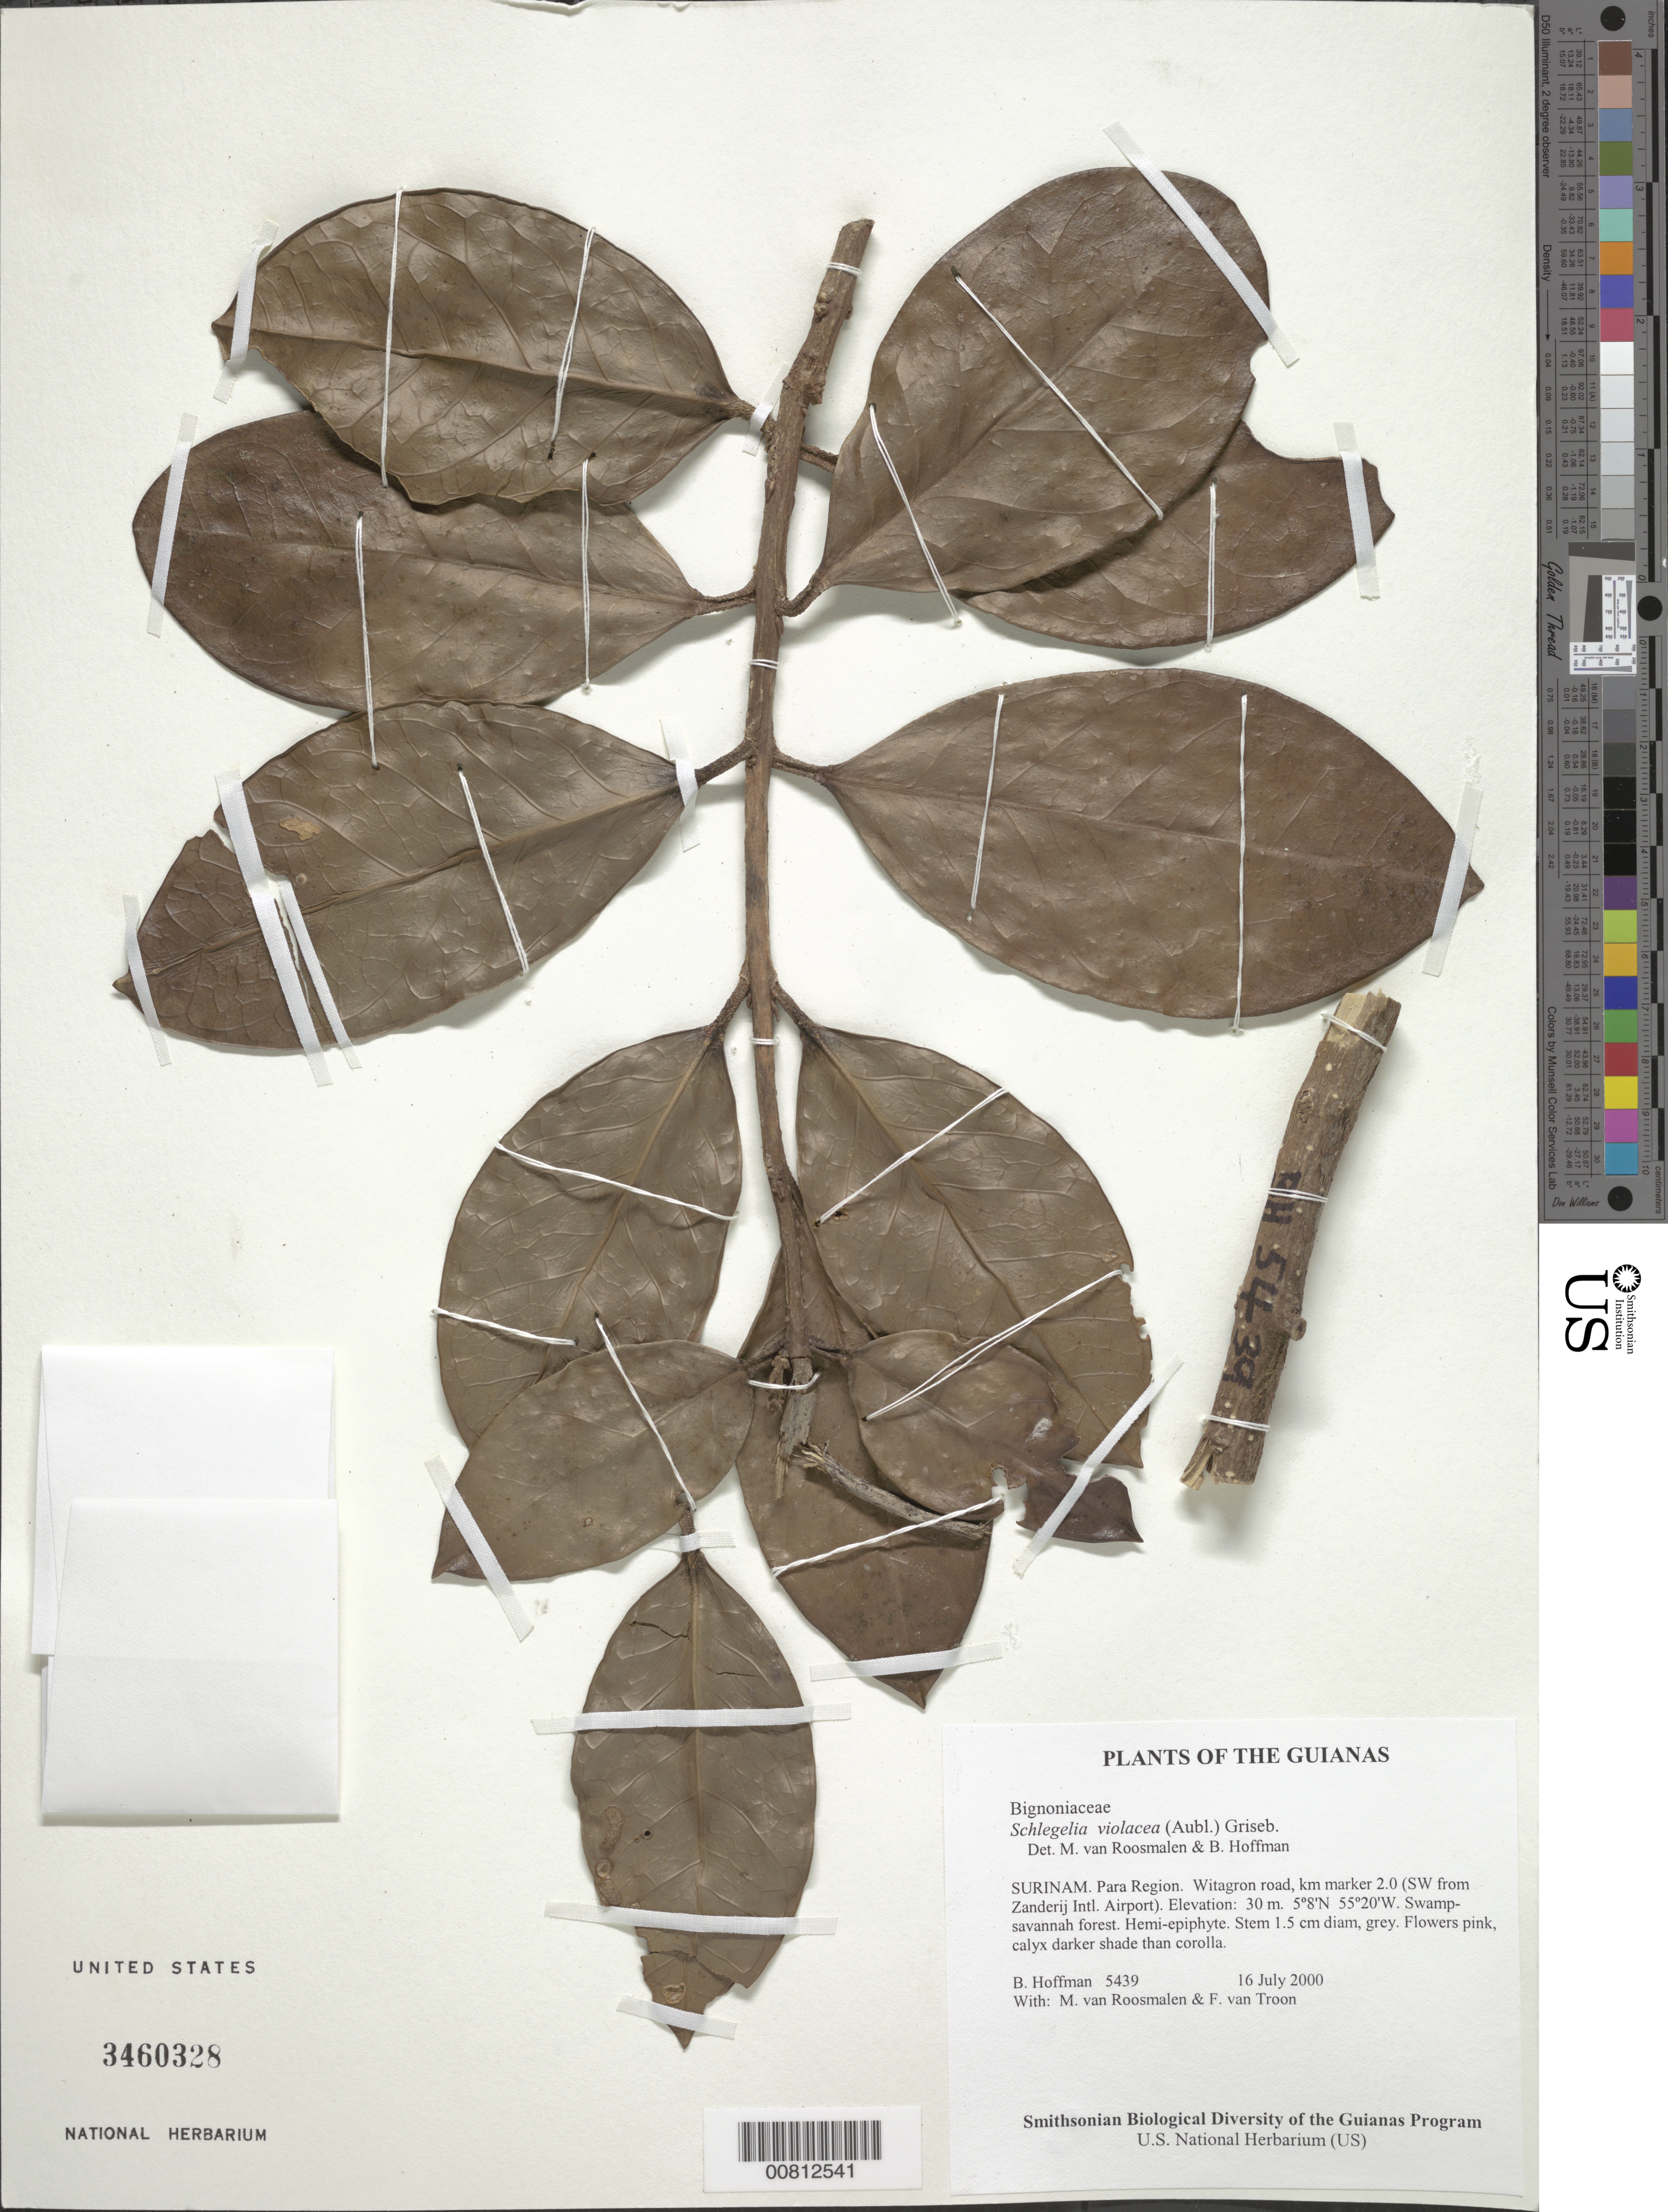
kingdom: Plantae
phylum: Tracheophyta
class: Magnoliopsida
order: Lamiales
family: Schlegeliaceae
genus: Schlegelia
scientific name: Schlegelia violacea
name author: (Aubl.) Griseb.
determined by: Van Roosmalen, M. G.; Hoffman, B.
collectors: B. Hoffman, M. Roosmalen & F. Van Troon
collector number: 5439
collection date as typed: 16 July 2000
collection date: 2000-07-16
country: Suriname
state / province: Para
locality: Witagron road, km marker 2.0 (SW from Zanderij Intl. Airport)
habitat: Swamp-savanna forest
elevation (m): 30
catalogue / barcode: US 3460328